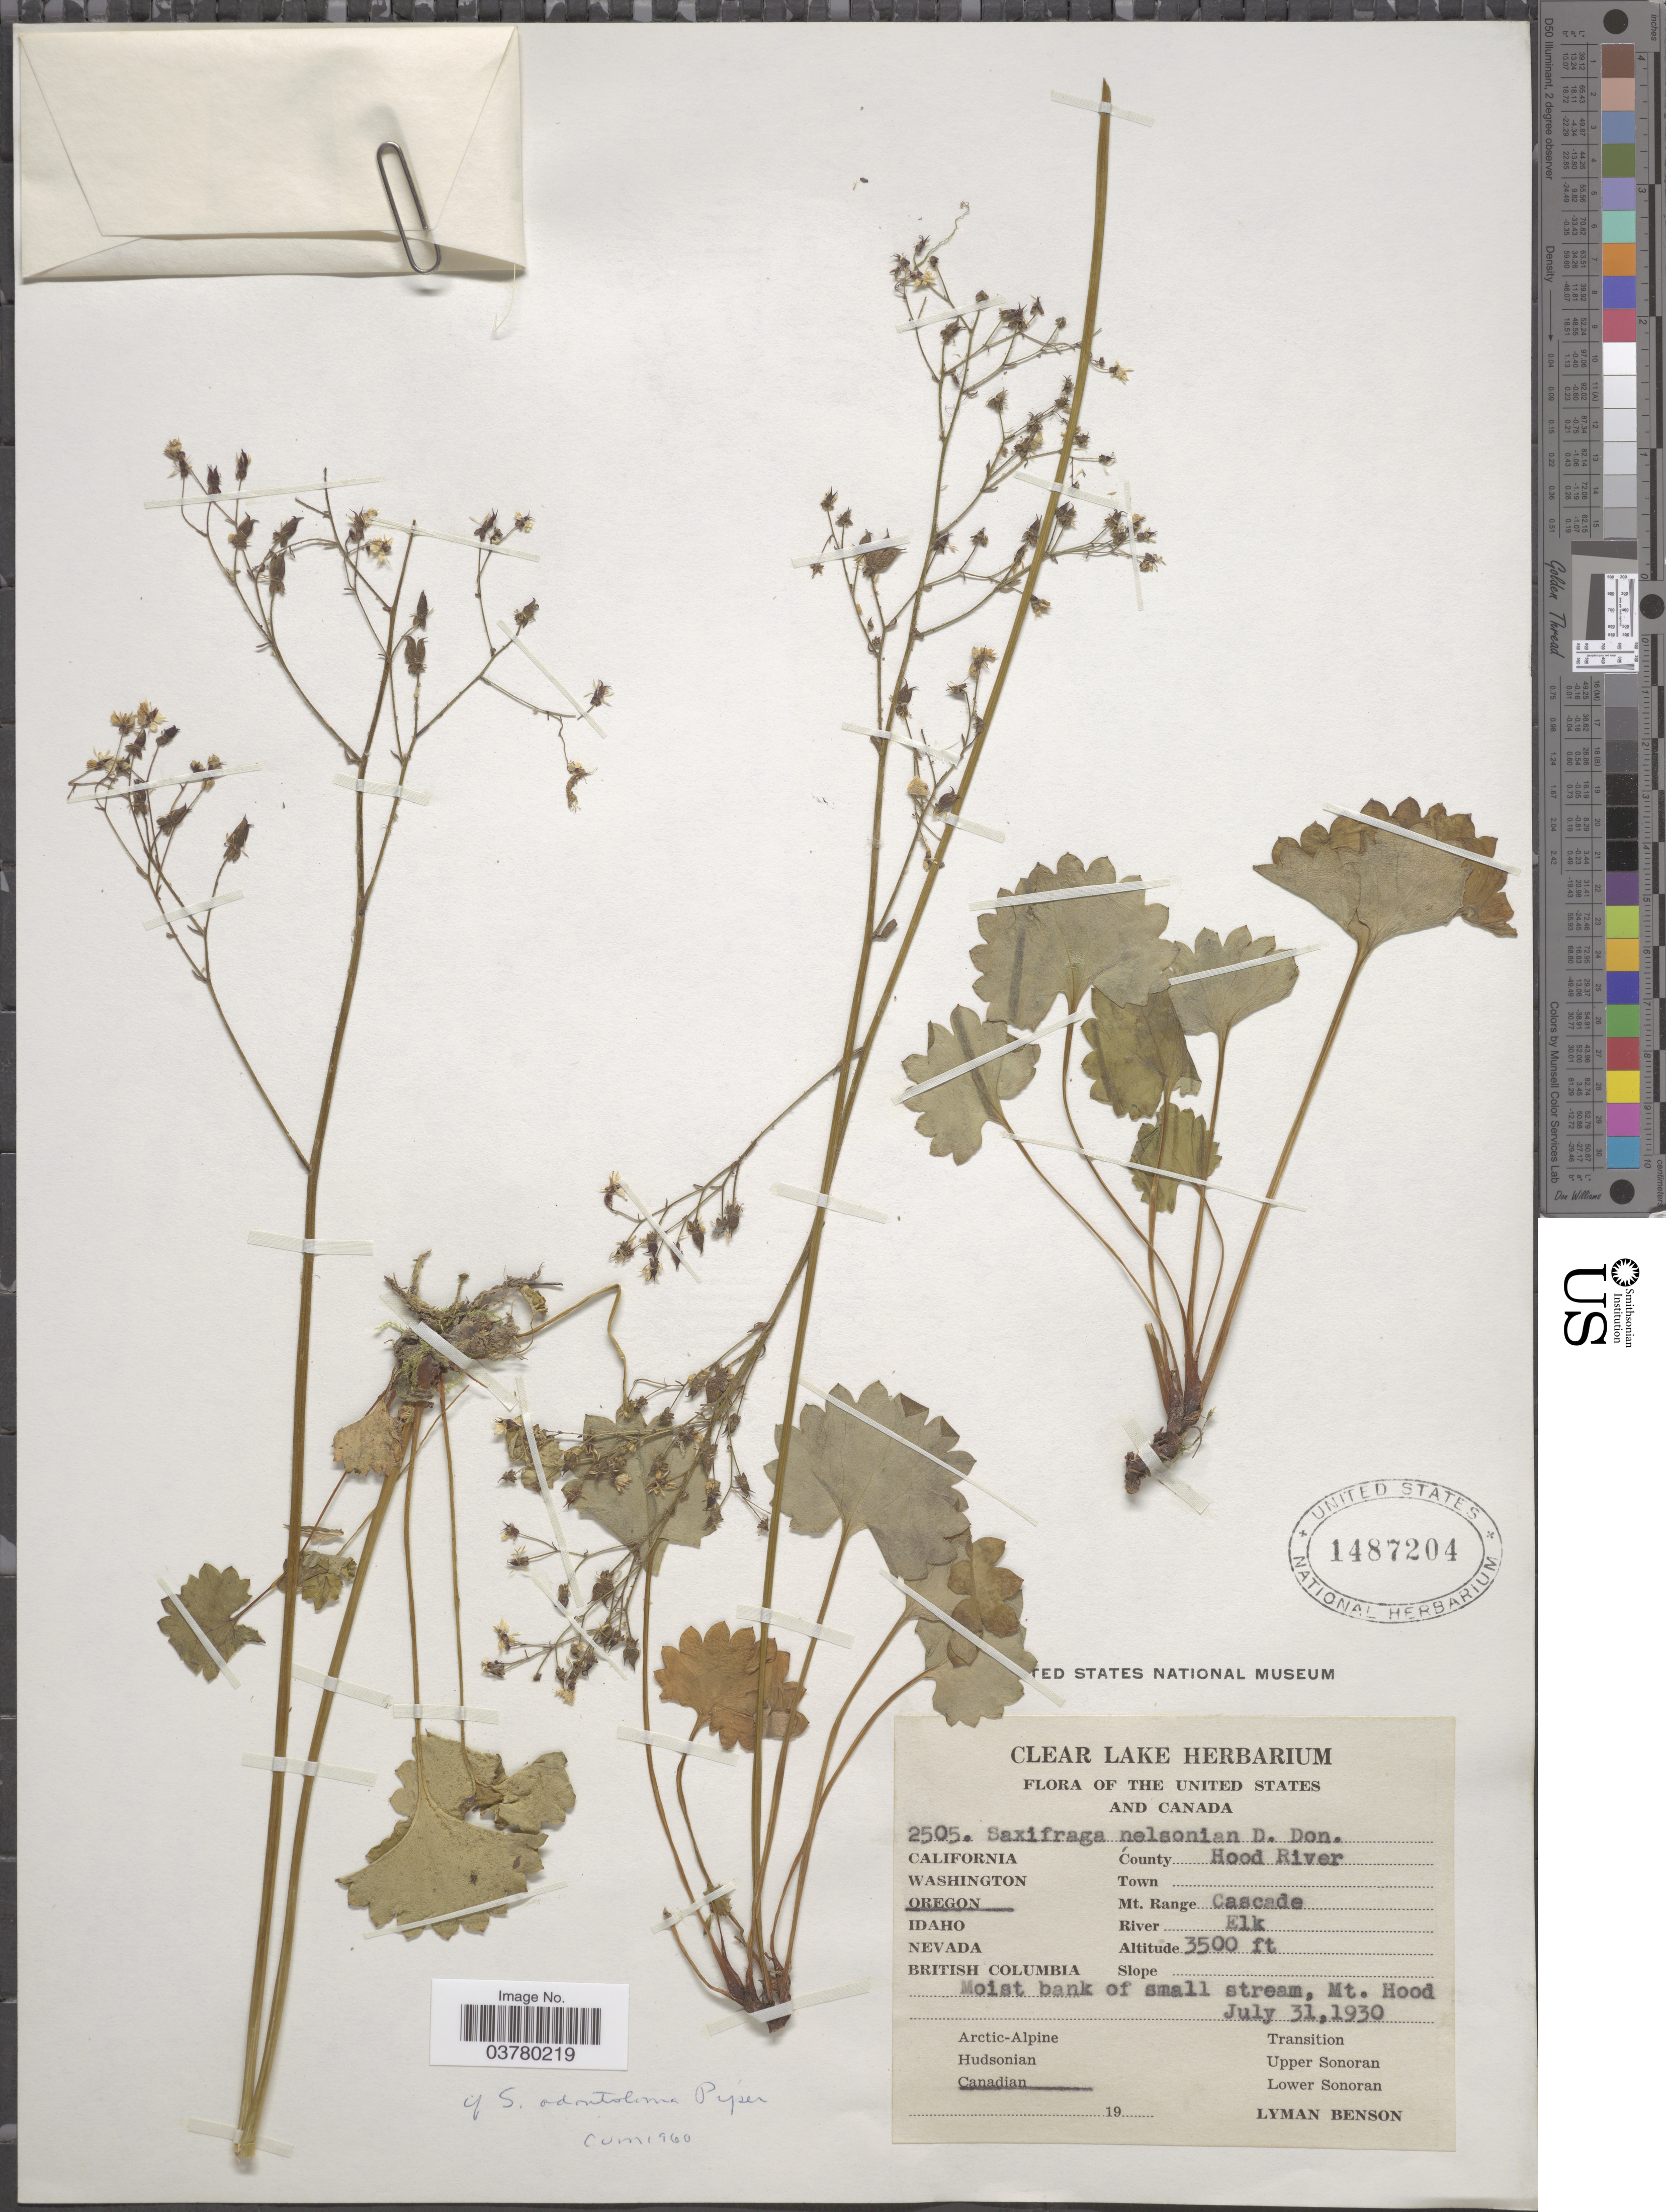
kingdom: Plantae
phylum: Tracheophyta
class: Magnoliopsida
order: Saxifragales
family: Saxifragaceae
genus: Micranthes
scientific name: Micranthes odontoloma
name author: (Piper) A. Heller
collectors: L. D. Benson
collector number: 2505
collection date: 1930-07-31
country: United States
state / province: Oregon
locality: County Hood River. Mt. Range Cascade. River Elk. Moist bank of small stream, Mt. Hood.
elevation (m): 1067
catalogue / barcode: US 1487204